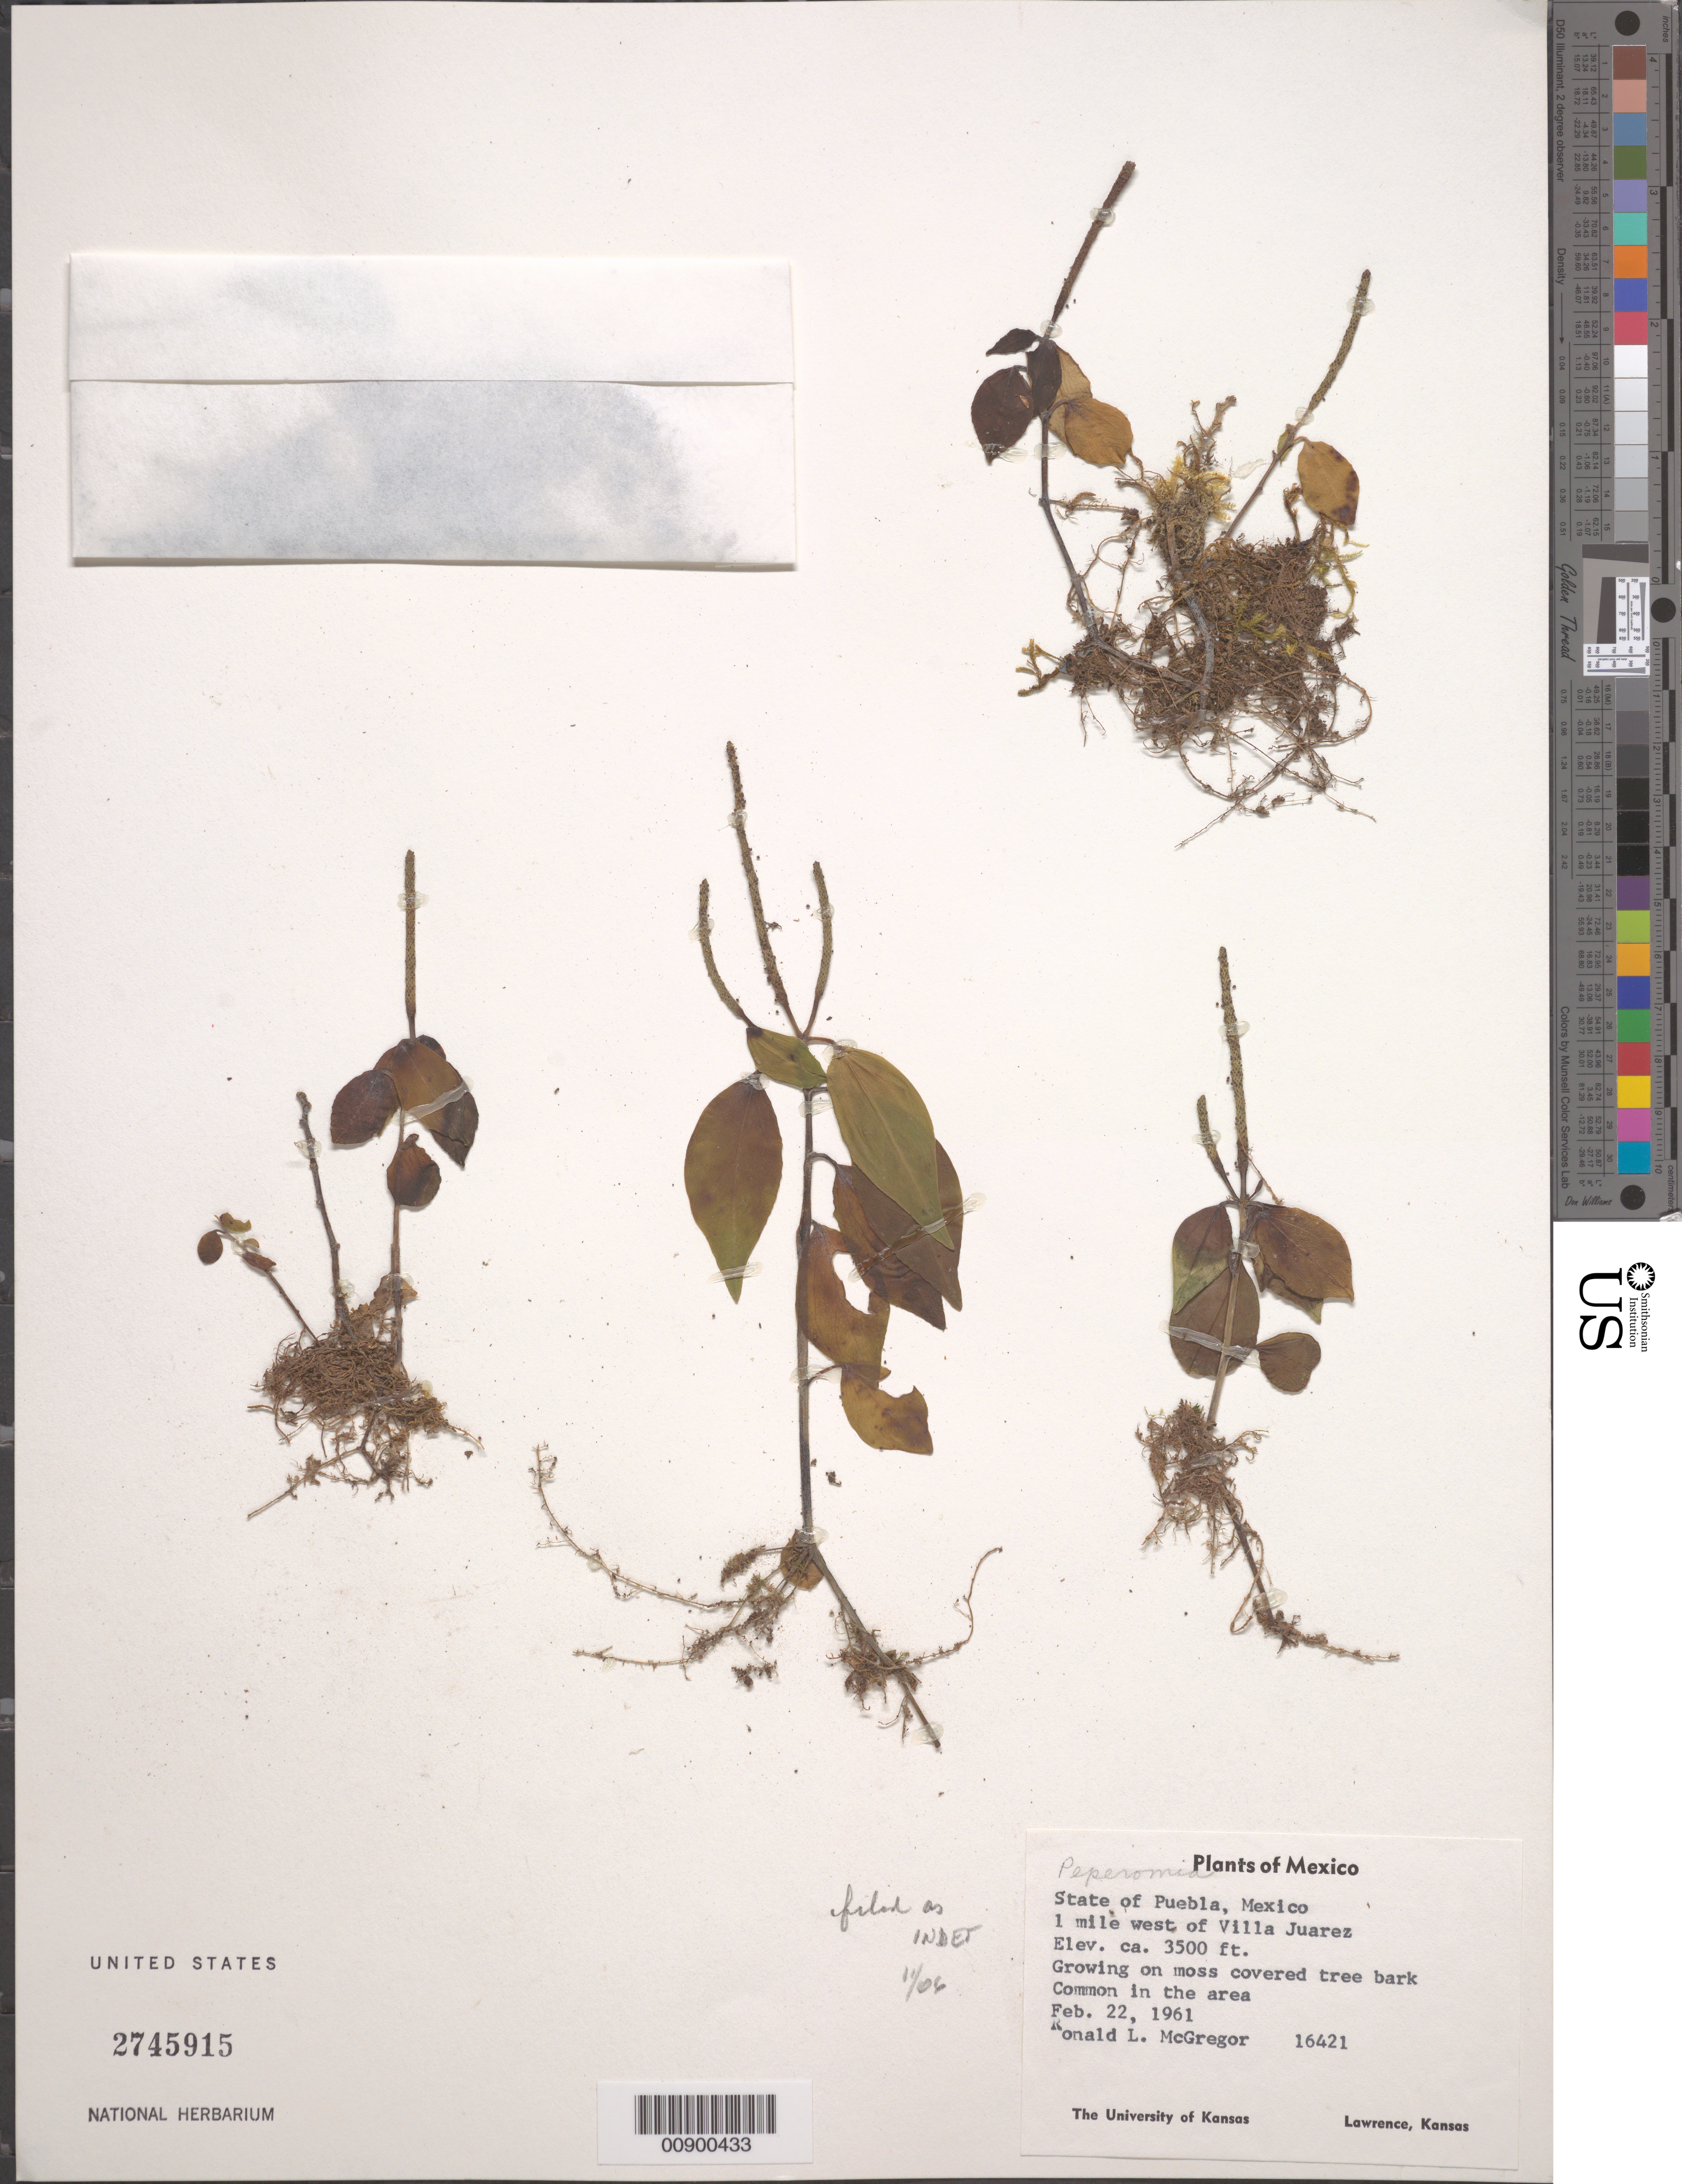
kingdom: Plantae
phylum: Tracheophyta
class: Magnoliopsida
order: Piperales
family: Piperaceae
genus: Peperomia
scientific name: Peperomia san-joseana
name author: C. DC.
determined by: Jiménez, José Estaban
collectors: R. McGregor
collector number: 16421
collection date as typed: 22 Feb 1961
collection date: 1961-02-22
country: Mexico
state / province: Puebla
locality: State of Puebla: 1 mile west of Villa Juárez.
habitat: Growing on moss covered tree bark.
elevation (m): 1067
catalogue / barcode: US 2745915